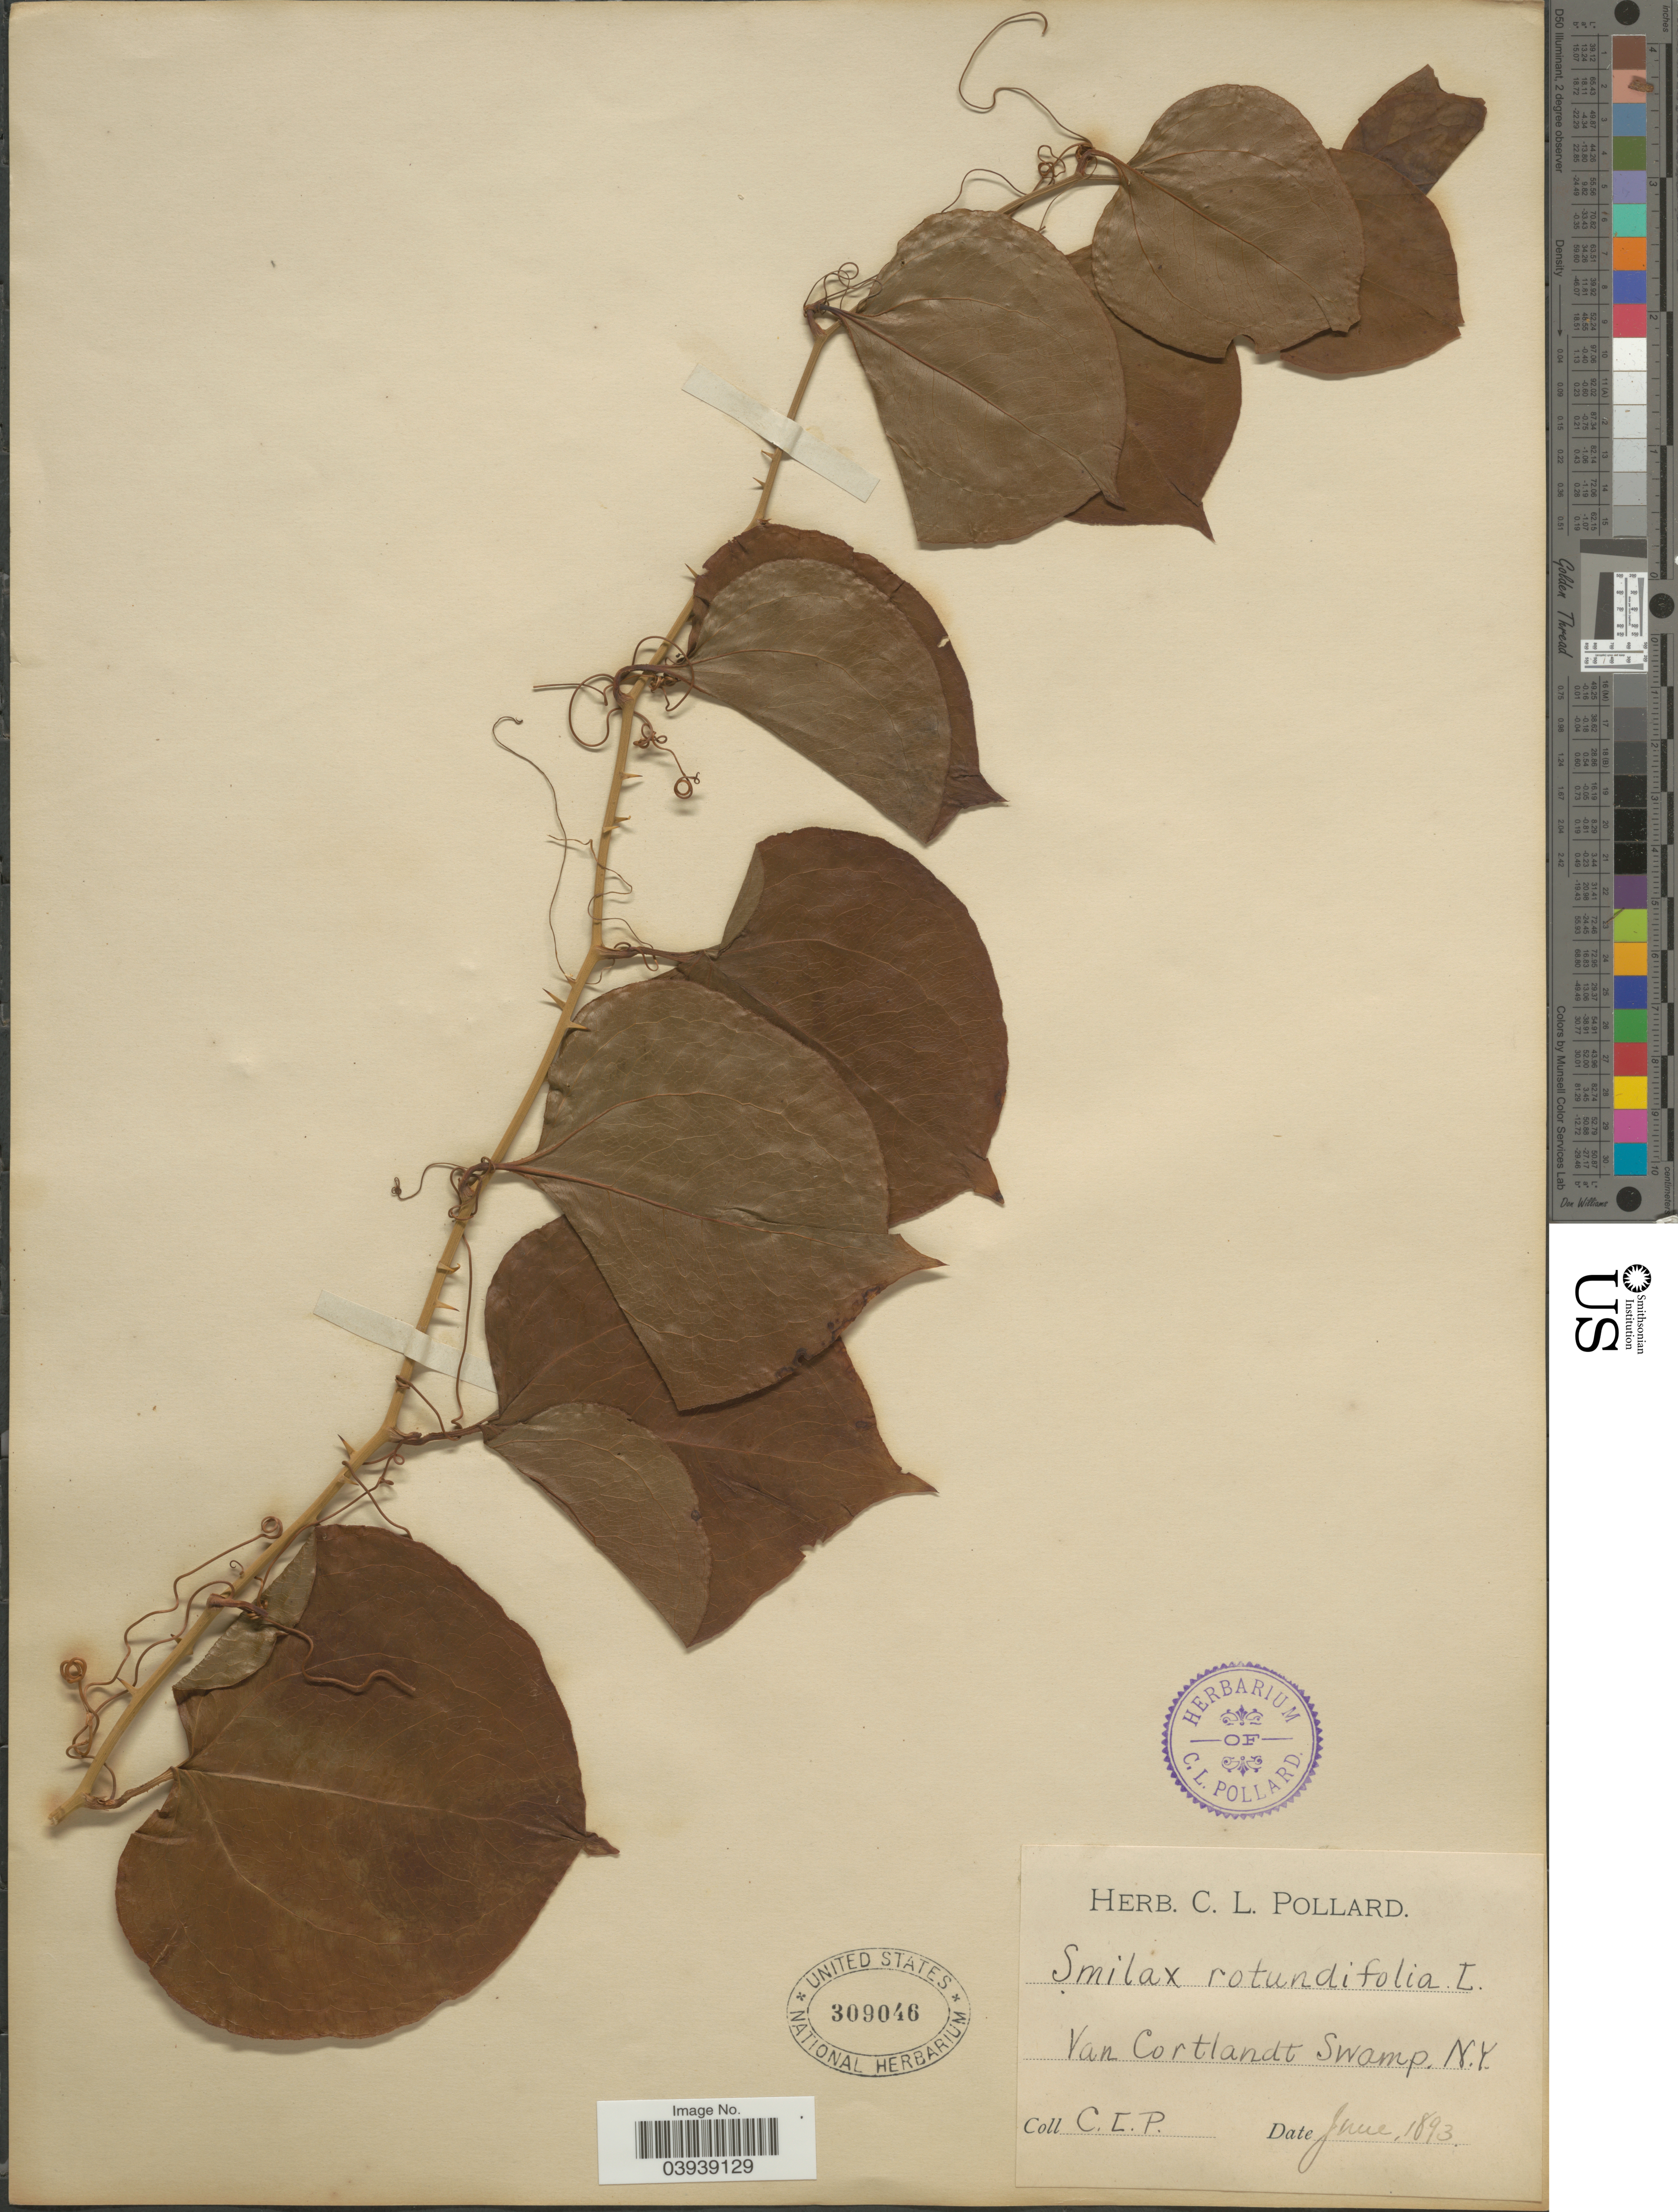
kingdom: Plantae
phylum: Tracheophyta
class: Liliopsida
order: Liliales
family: Smilacaceae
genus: Smilax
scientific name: Smilax rotundifolia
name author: L.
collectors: C. L. Pollard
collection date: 1893-06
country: United States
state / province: New York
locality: Van Cortlandt Swamp.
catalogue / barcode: US 309046